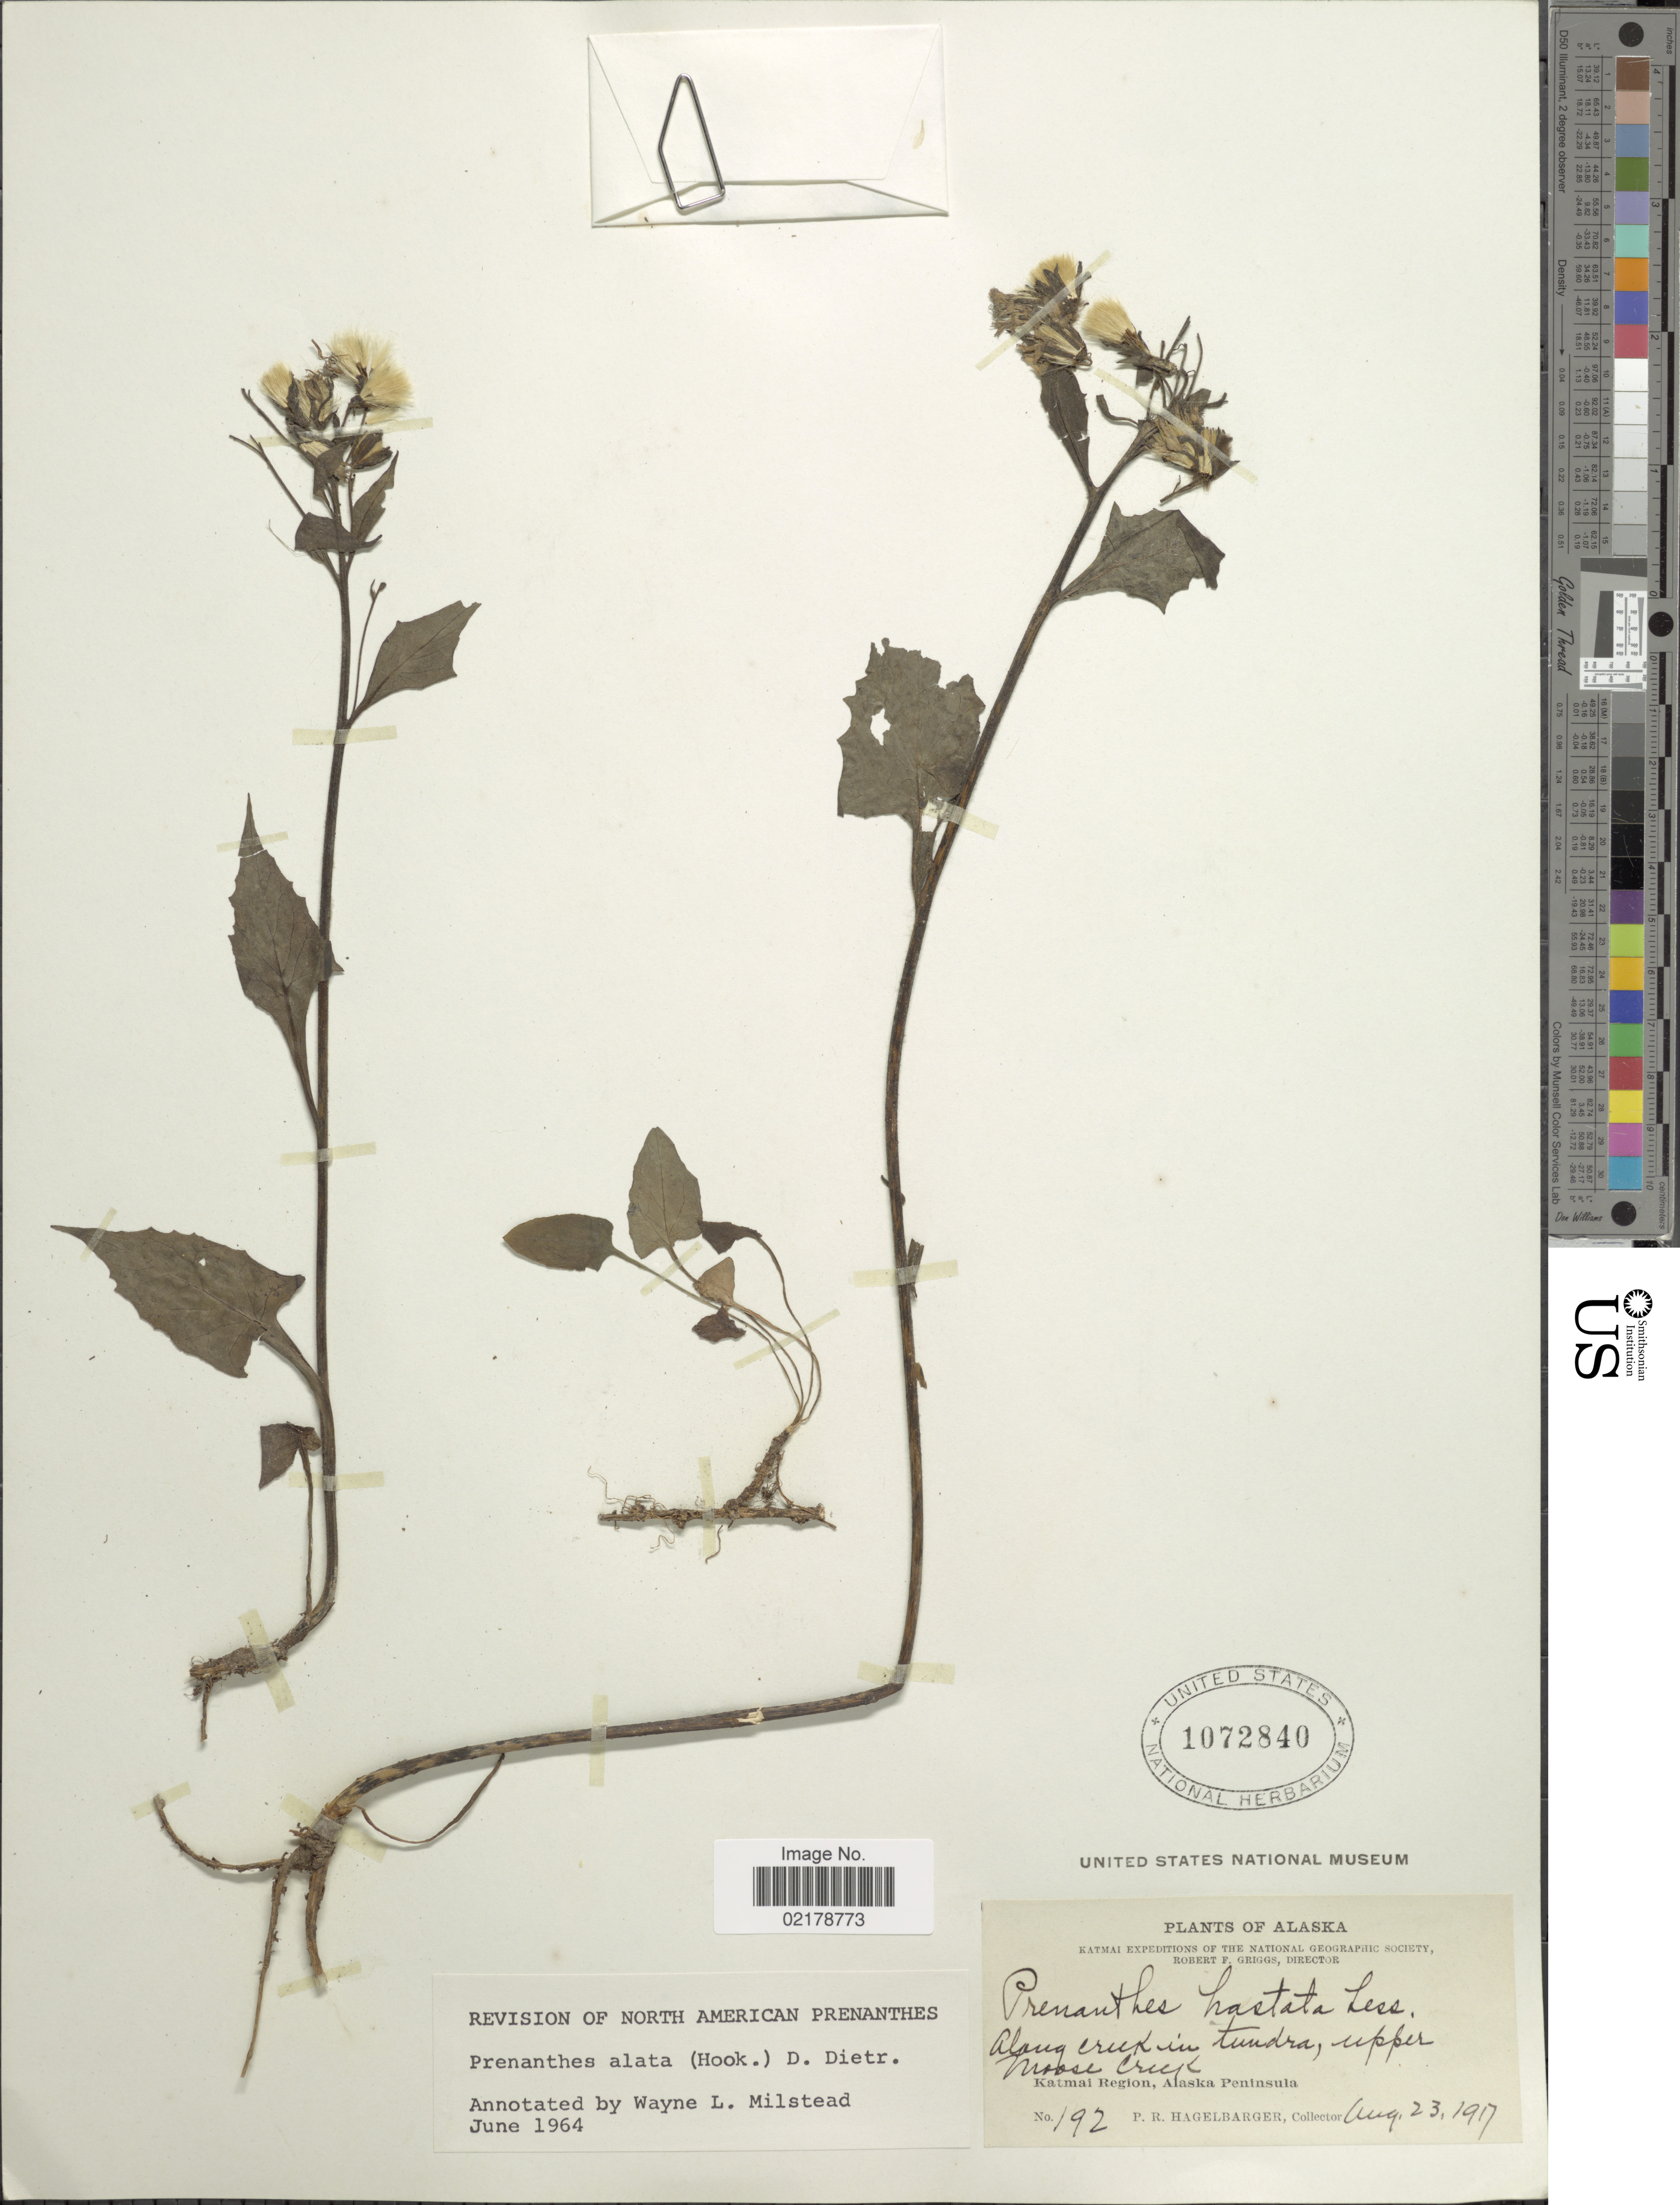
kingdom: Plantae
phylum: Tracheophyta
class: Magnoliopsida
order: Asterales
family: Asteraceae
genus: Nabalus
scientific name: Nabalus alatus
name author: Hook.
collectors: P. Hagelbarger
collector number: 192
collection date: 1917-08-23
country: United States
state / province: Alaska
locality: Along creek in tundra, upper Moose Creek. Katmai Region, Alaska Peninsula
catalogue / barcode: US 1072840